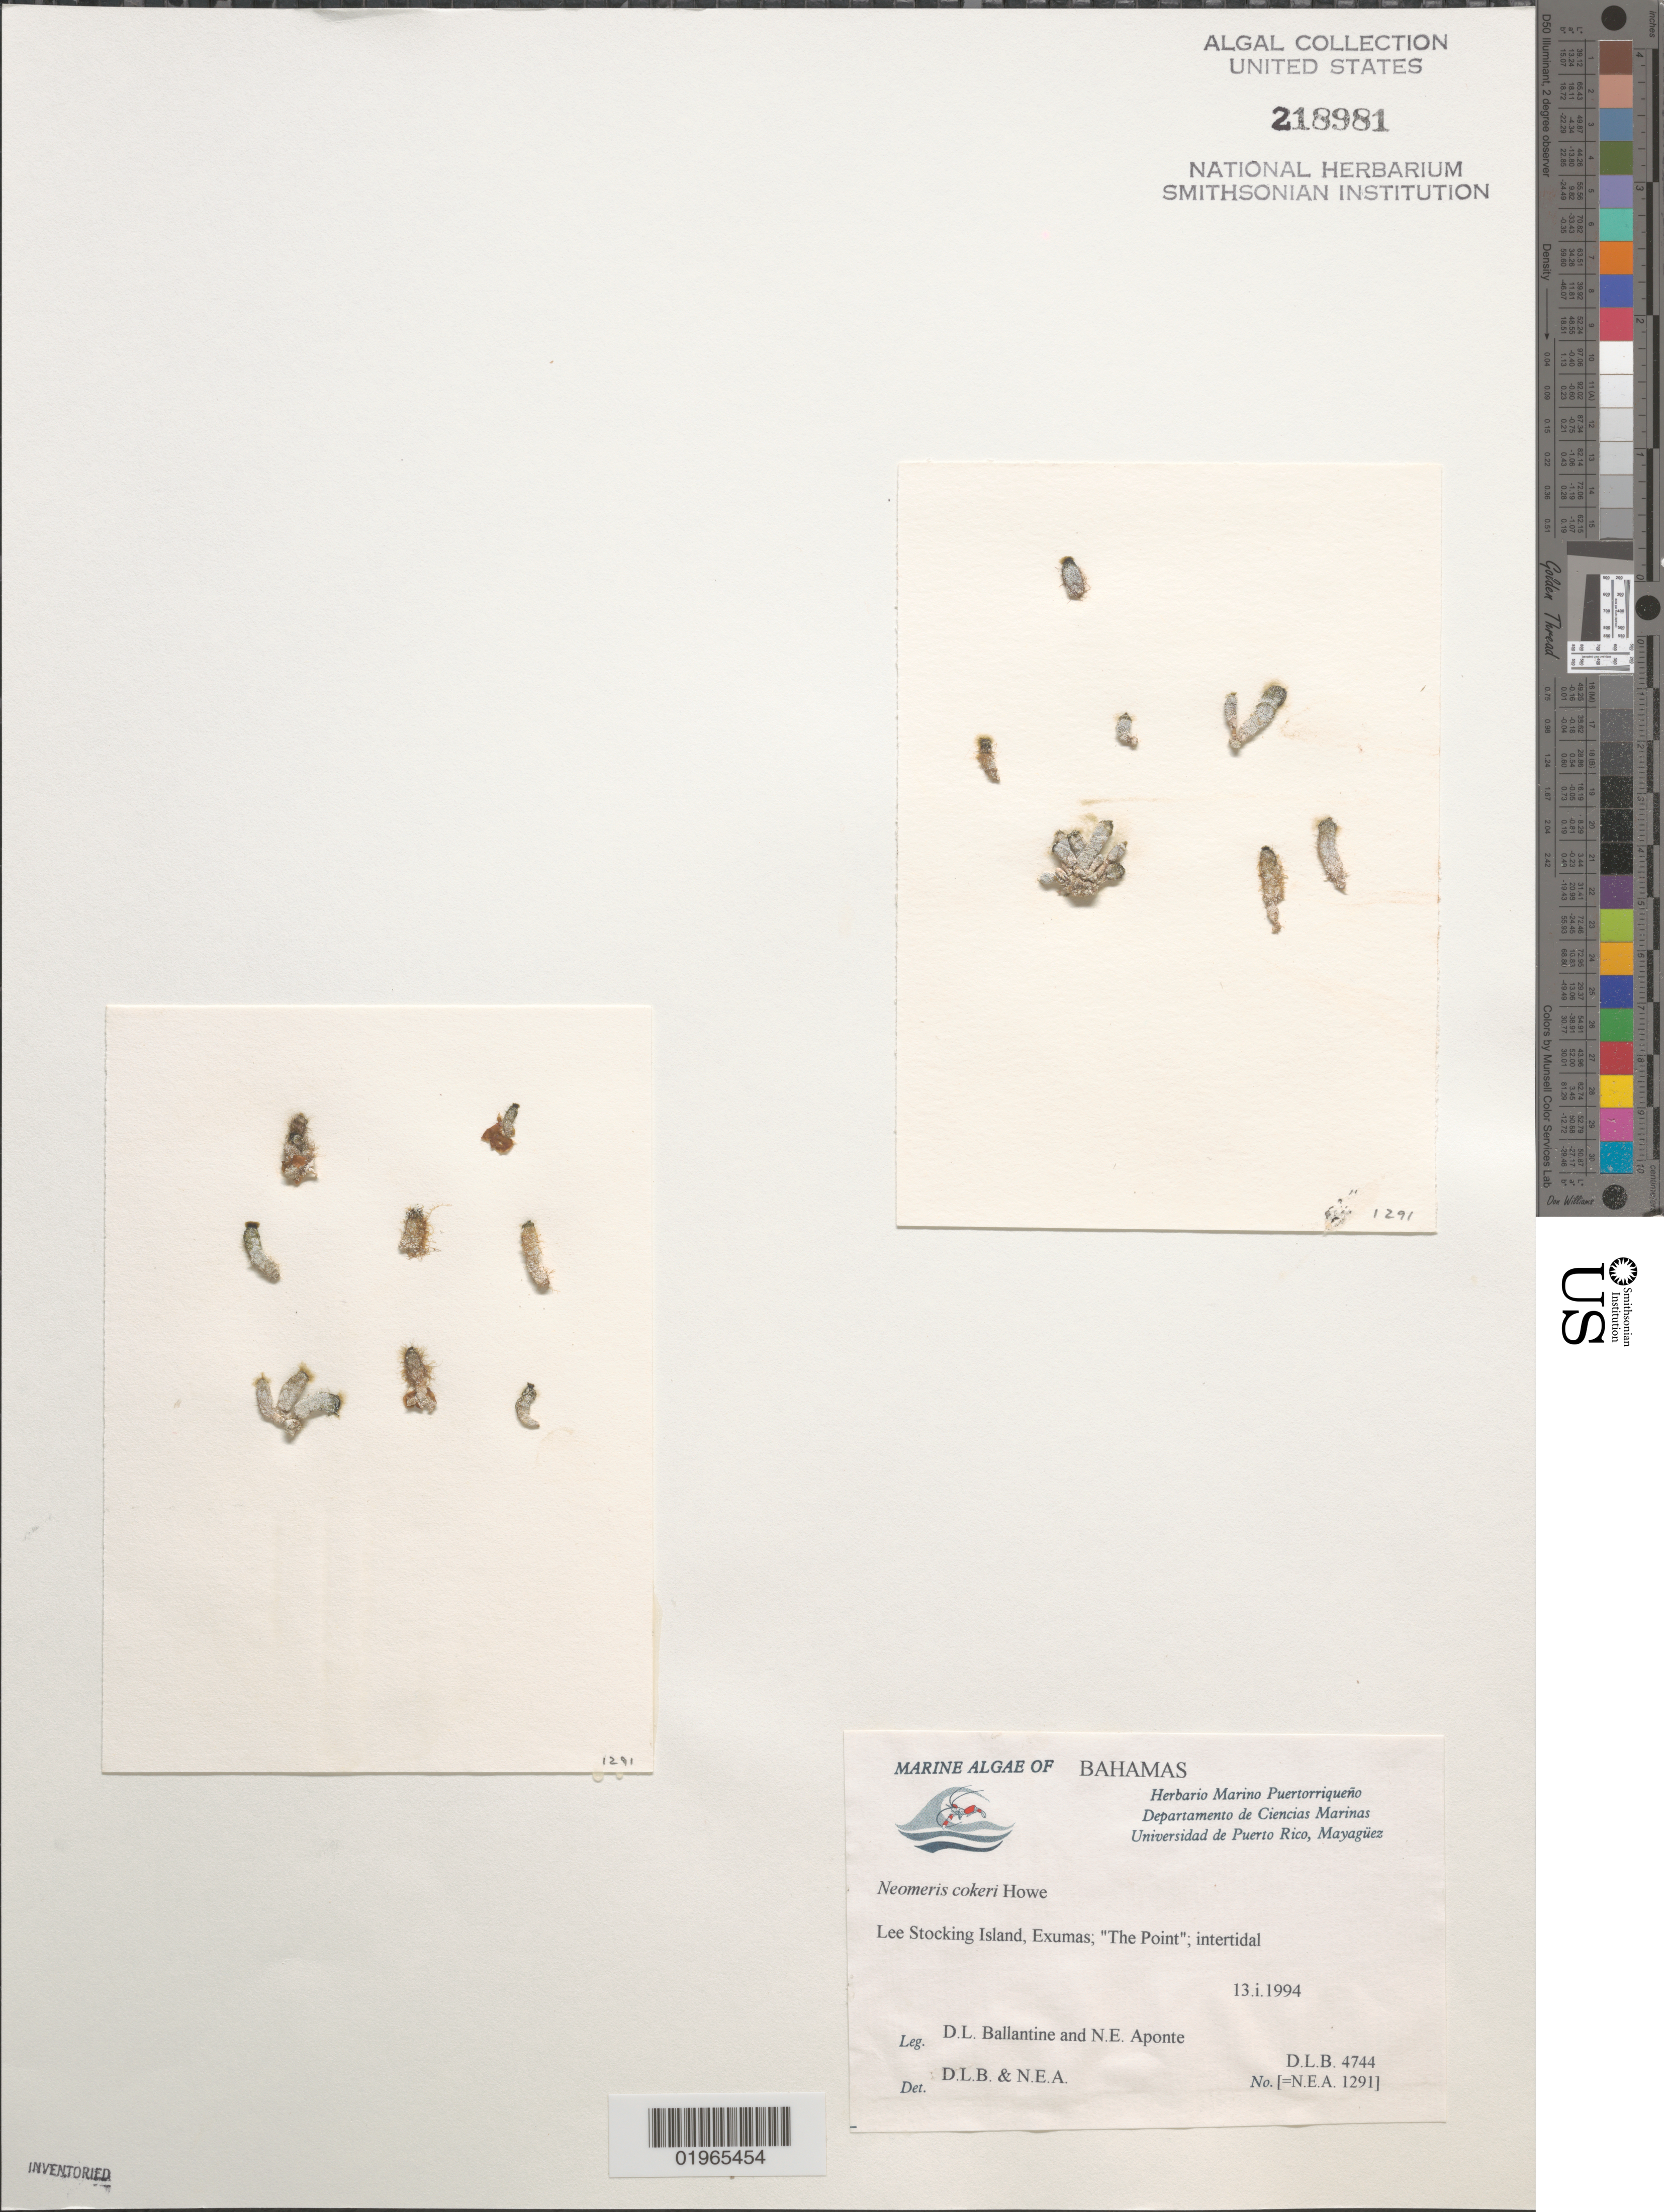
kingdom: Plantae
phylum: Chlorophyta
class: Ulvophyceae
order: Dasycladales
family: Dasycladaceae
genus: Neomeris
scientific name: Neomeris cokerii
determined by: Ballantine, D. L.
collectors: D.L. Ballantine & N. E. Aponte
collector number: DLB4744, NEA 1291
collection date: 1994-01-13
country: Bahamas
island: Lee Stocking Island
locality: "The Point"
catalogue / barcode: US 218981